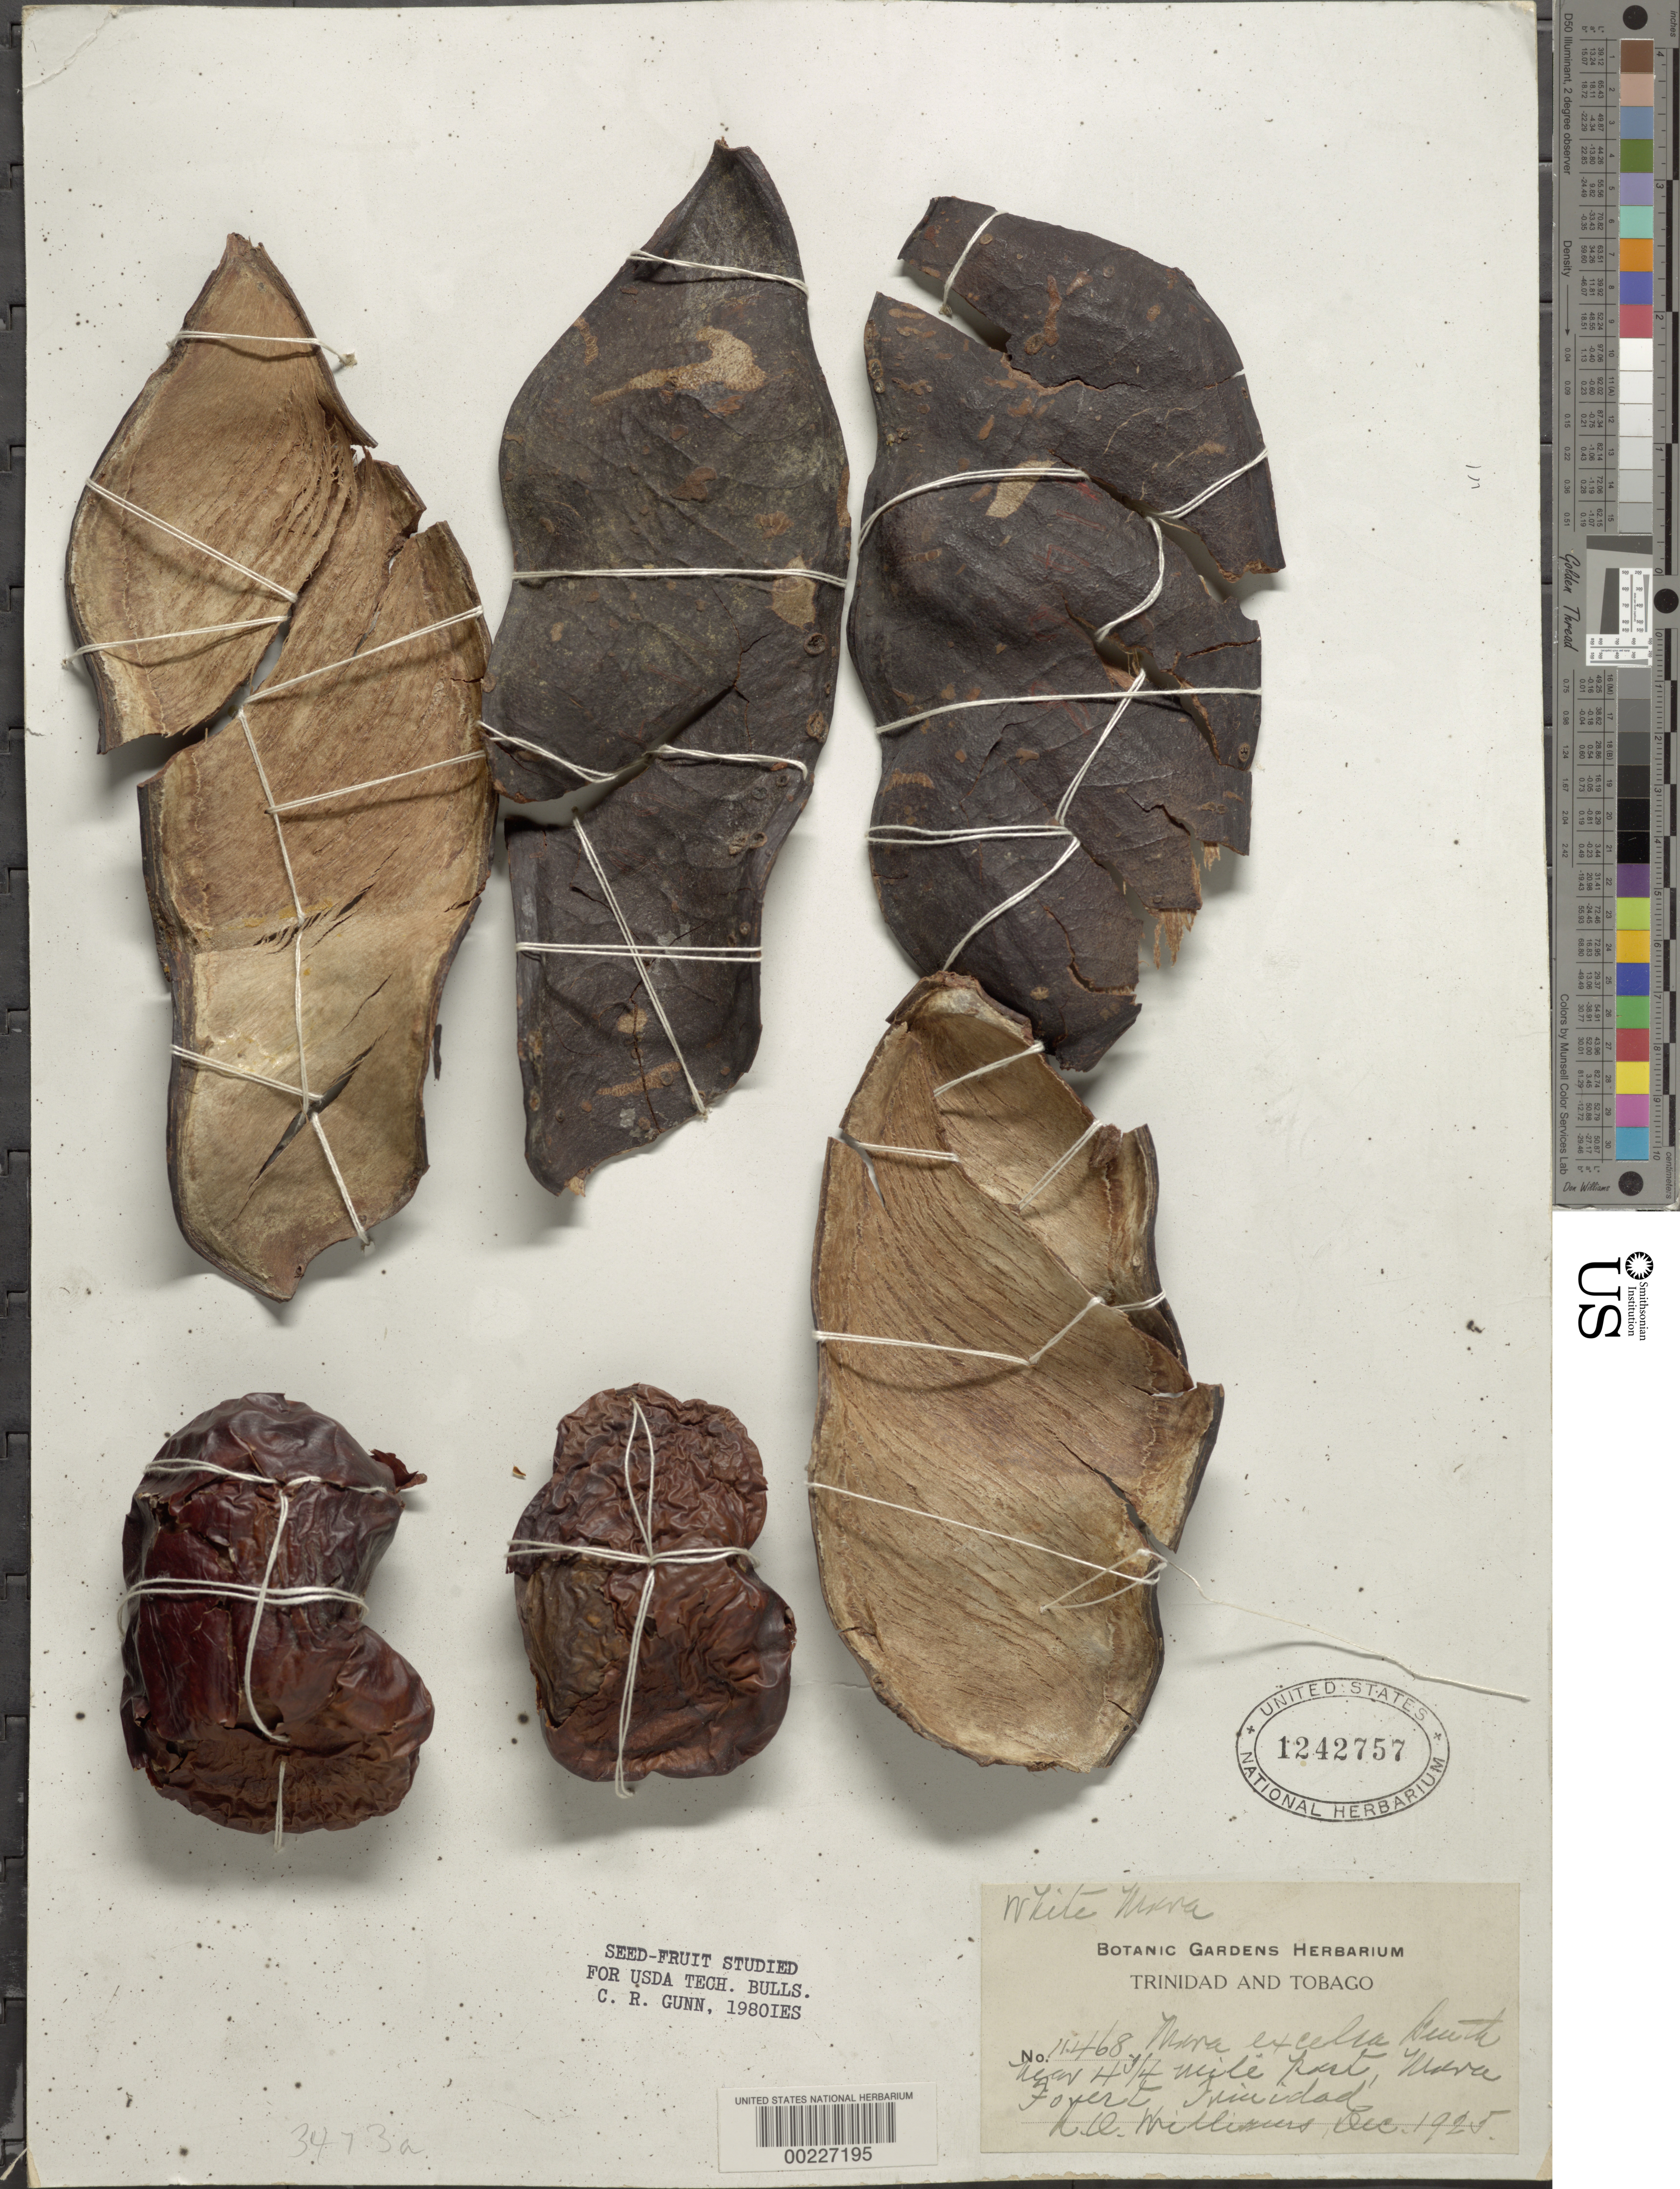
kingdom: Plantae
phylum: Tracheophyta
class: Magnoliopsida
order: Fabales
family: Fabaceae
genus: Mora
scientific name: Mora excelsa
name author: Benth.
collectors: L. O. Williams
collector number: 11468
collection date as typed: Dec 1925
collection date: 1925-12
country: Trinidad and Tobago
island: Trinidad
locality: Near 4 3/4 mi to mora forest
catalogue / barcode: US 1242757